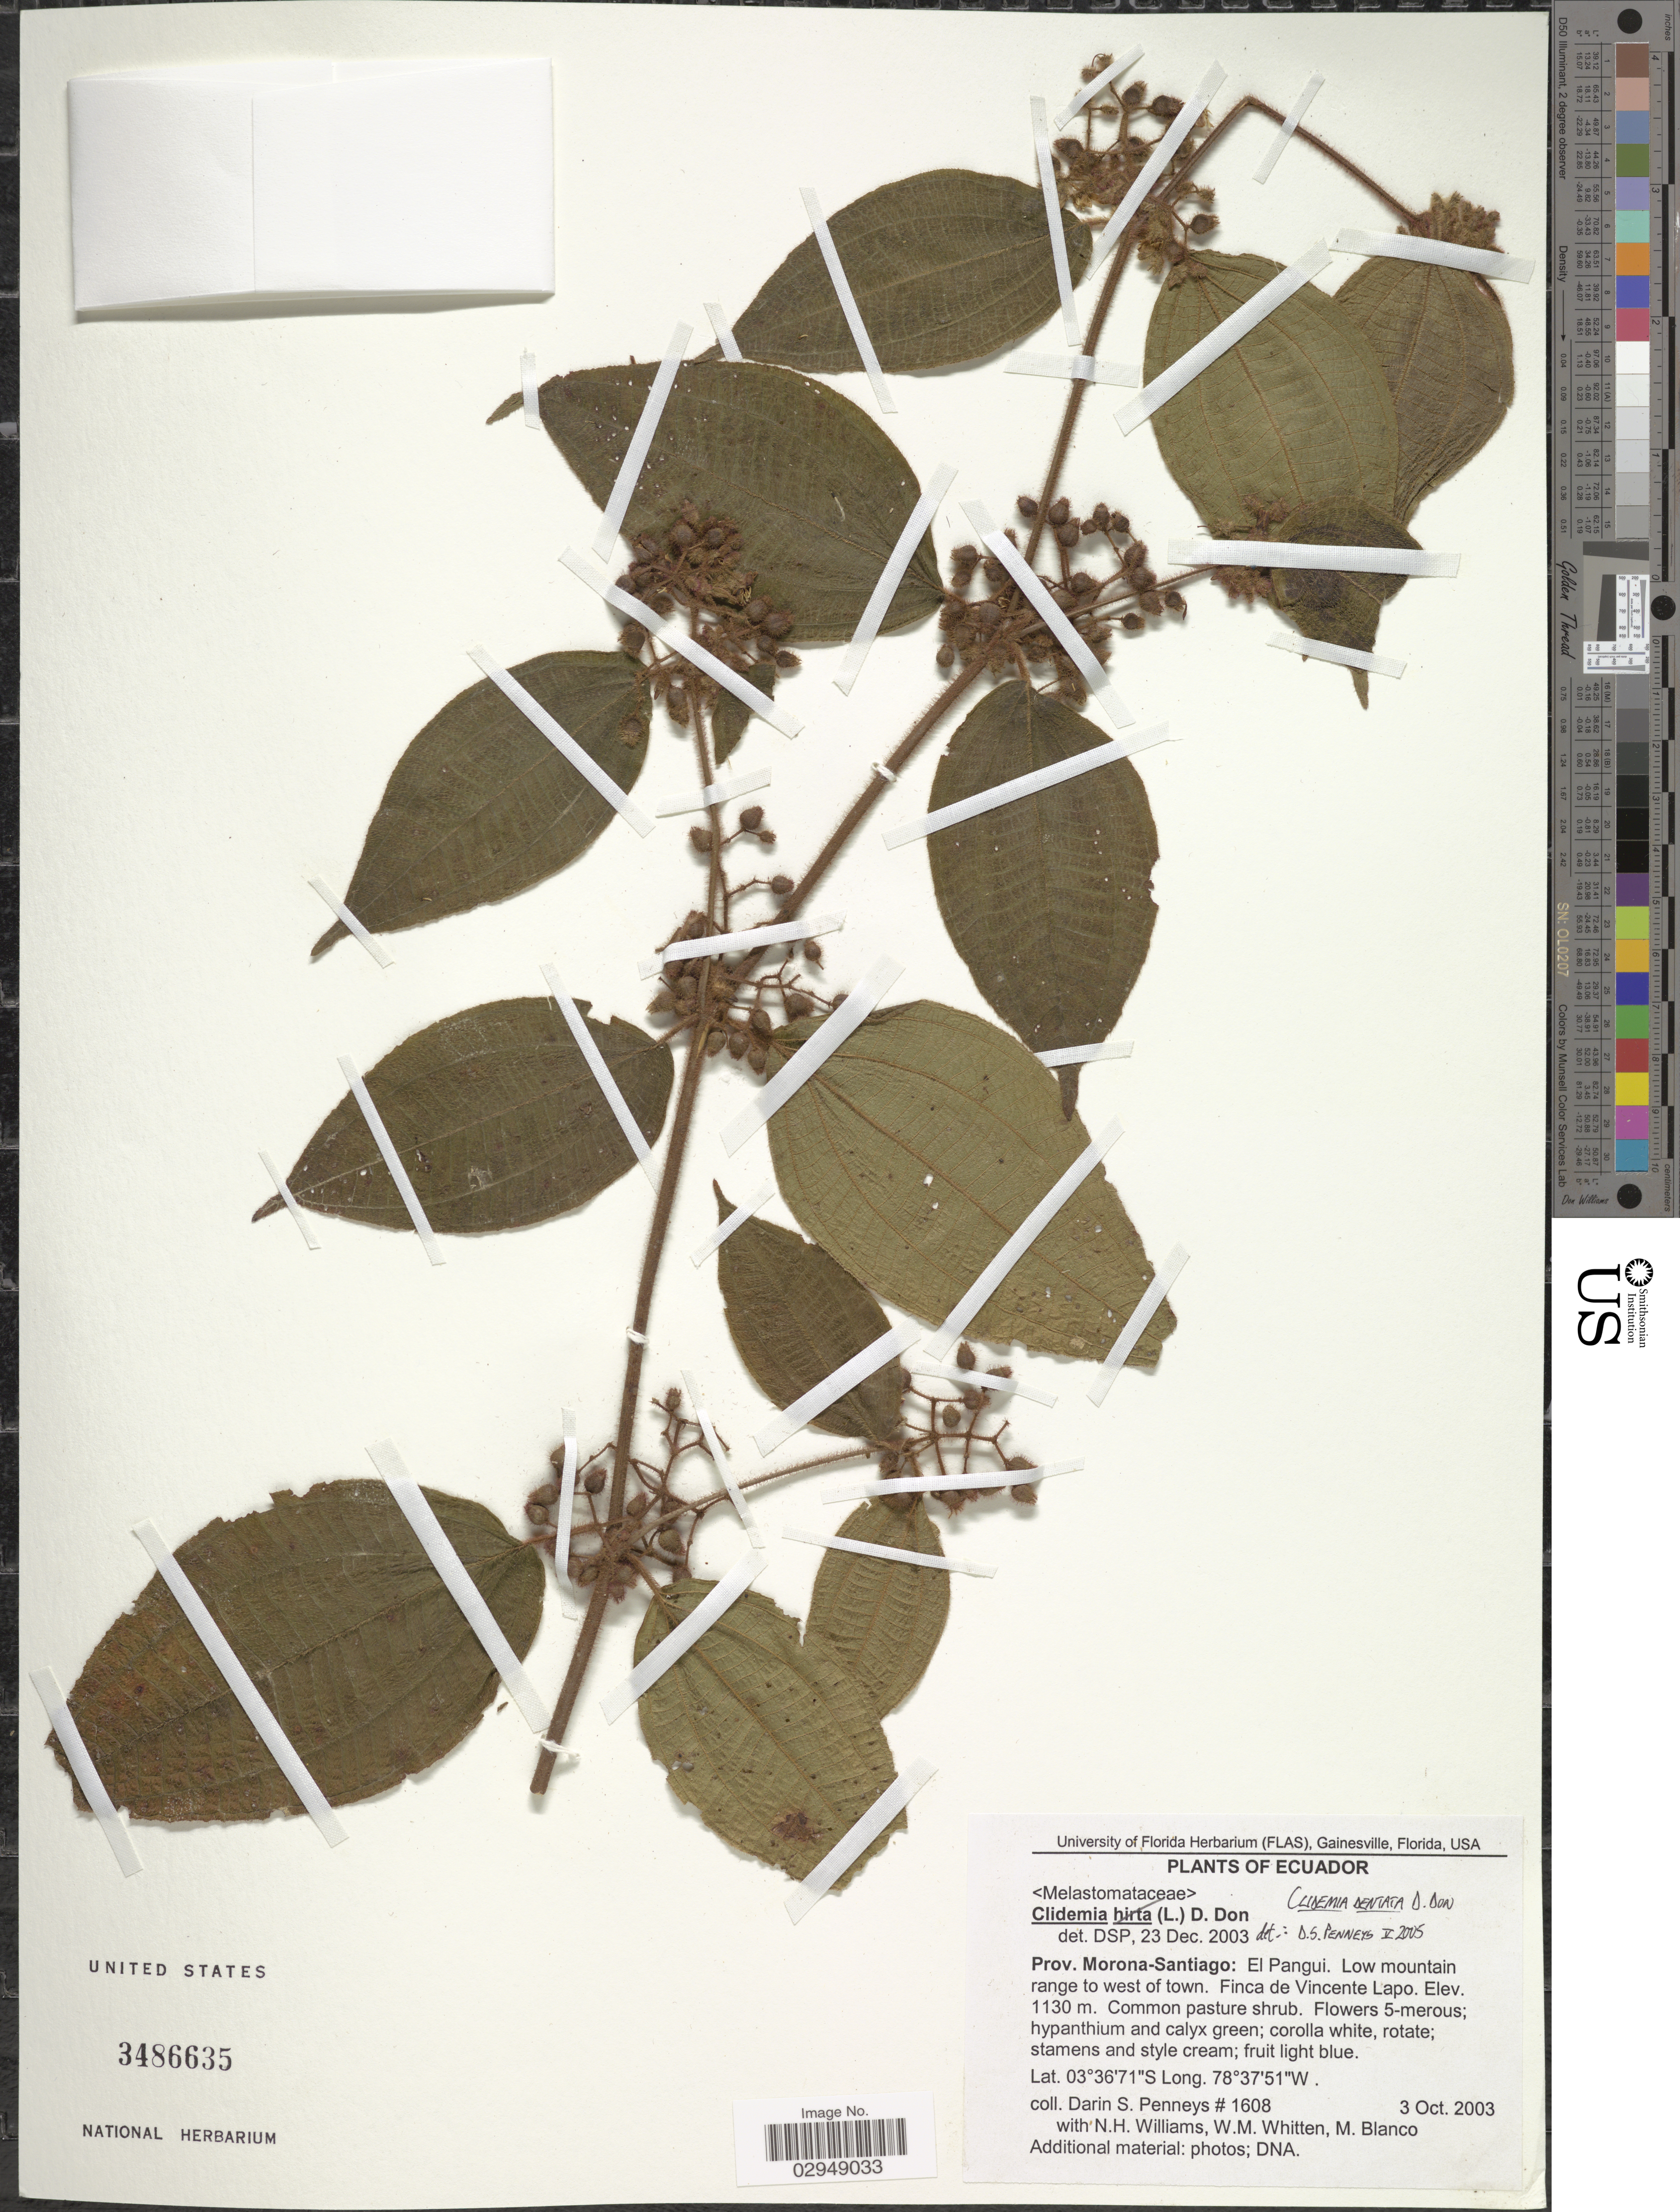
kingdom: Plantae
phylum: Tracheophyta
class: Magnoliopsida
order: Myrtales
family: Melastomataceae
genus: Clidemia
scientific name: Clidemia dentata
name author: D. Don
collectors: D. S. Penneys, N. H. Williams, W. M. Whitten & M. Blanco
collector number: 1608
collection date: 2003-10-03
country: Ecuador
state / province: Morona-Santiago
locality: El Pangui. Low mountain range to west of town. Finca de Vincente Lapo.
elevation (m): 1130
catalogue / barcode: US 3486635